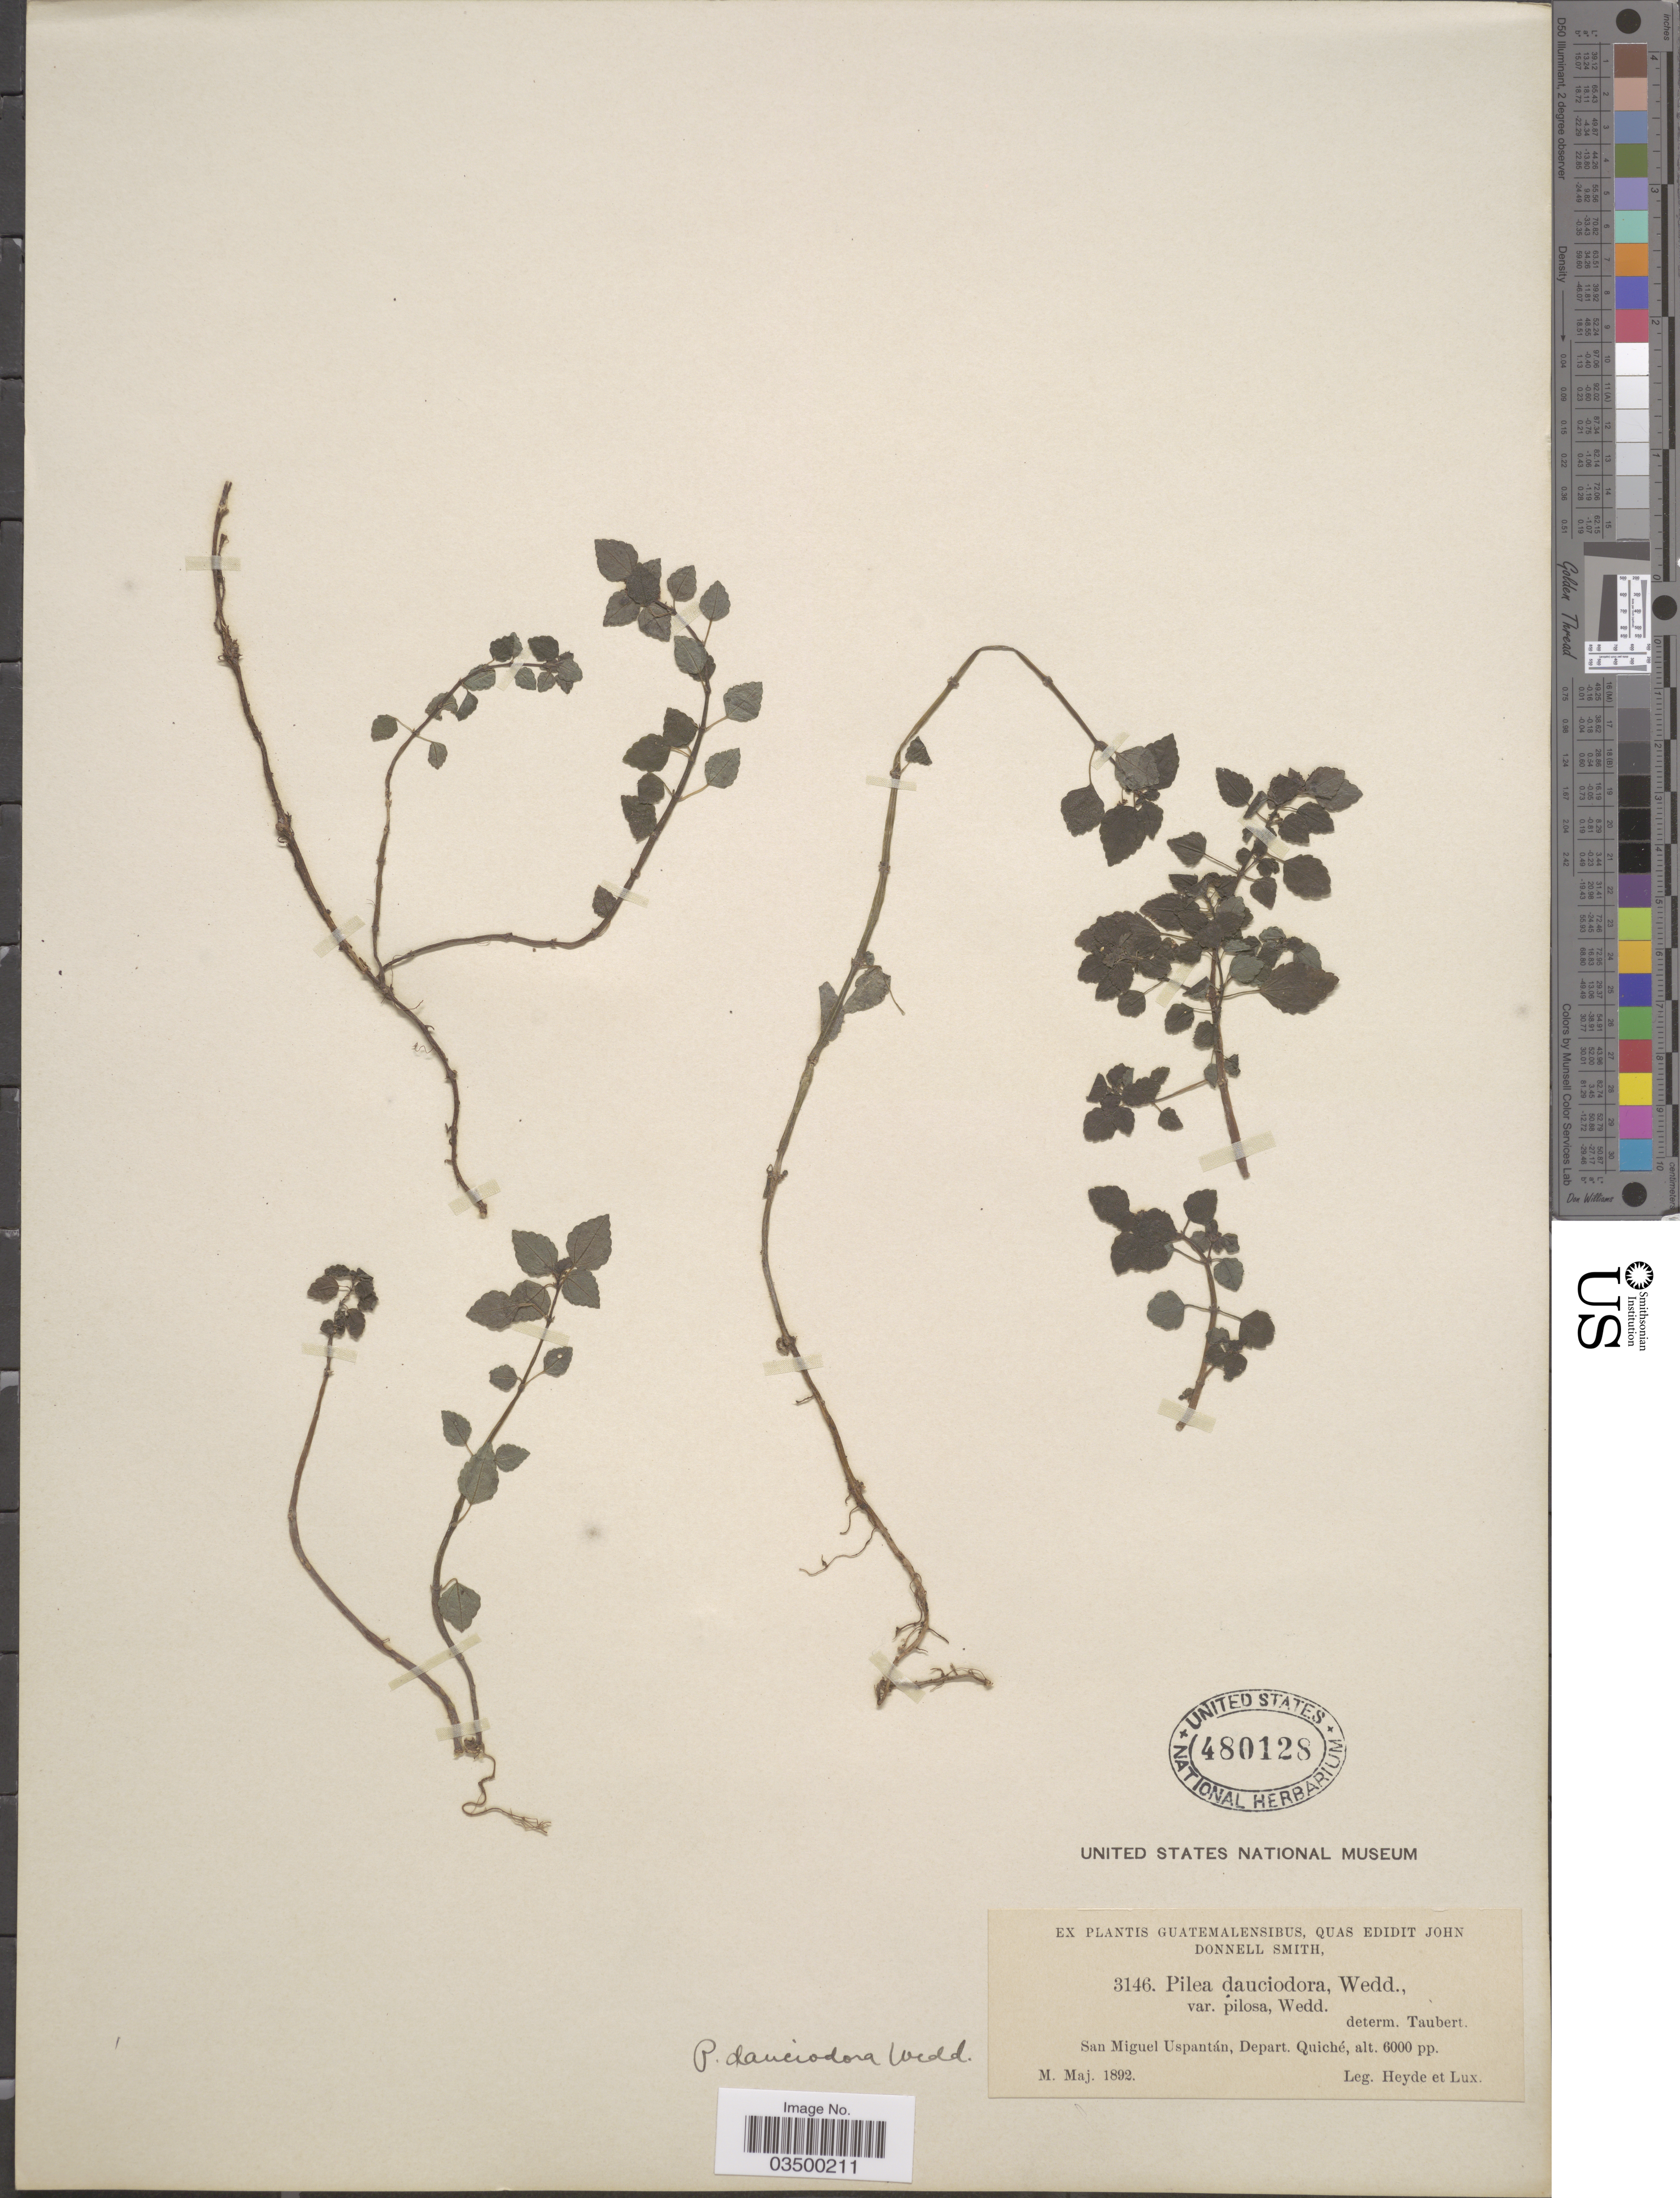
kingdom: Plantae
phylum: Tracheophyta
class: Magnoliopsida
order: Rosales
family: Urticaceae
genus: Pilea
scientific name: Pilea dauciodora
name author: Pav. ex Wedd.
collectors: Heyde & Lux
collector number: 3146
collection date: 1892-05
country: Guatemala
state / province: El Quiche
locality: San Miguel Uspantán, Depart. Quiché.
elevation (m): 1829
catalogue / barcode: US 480128